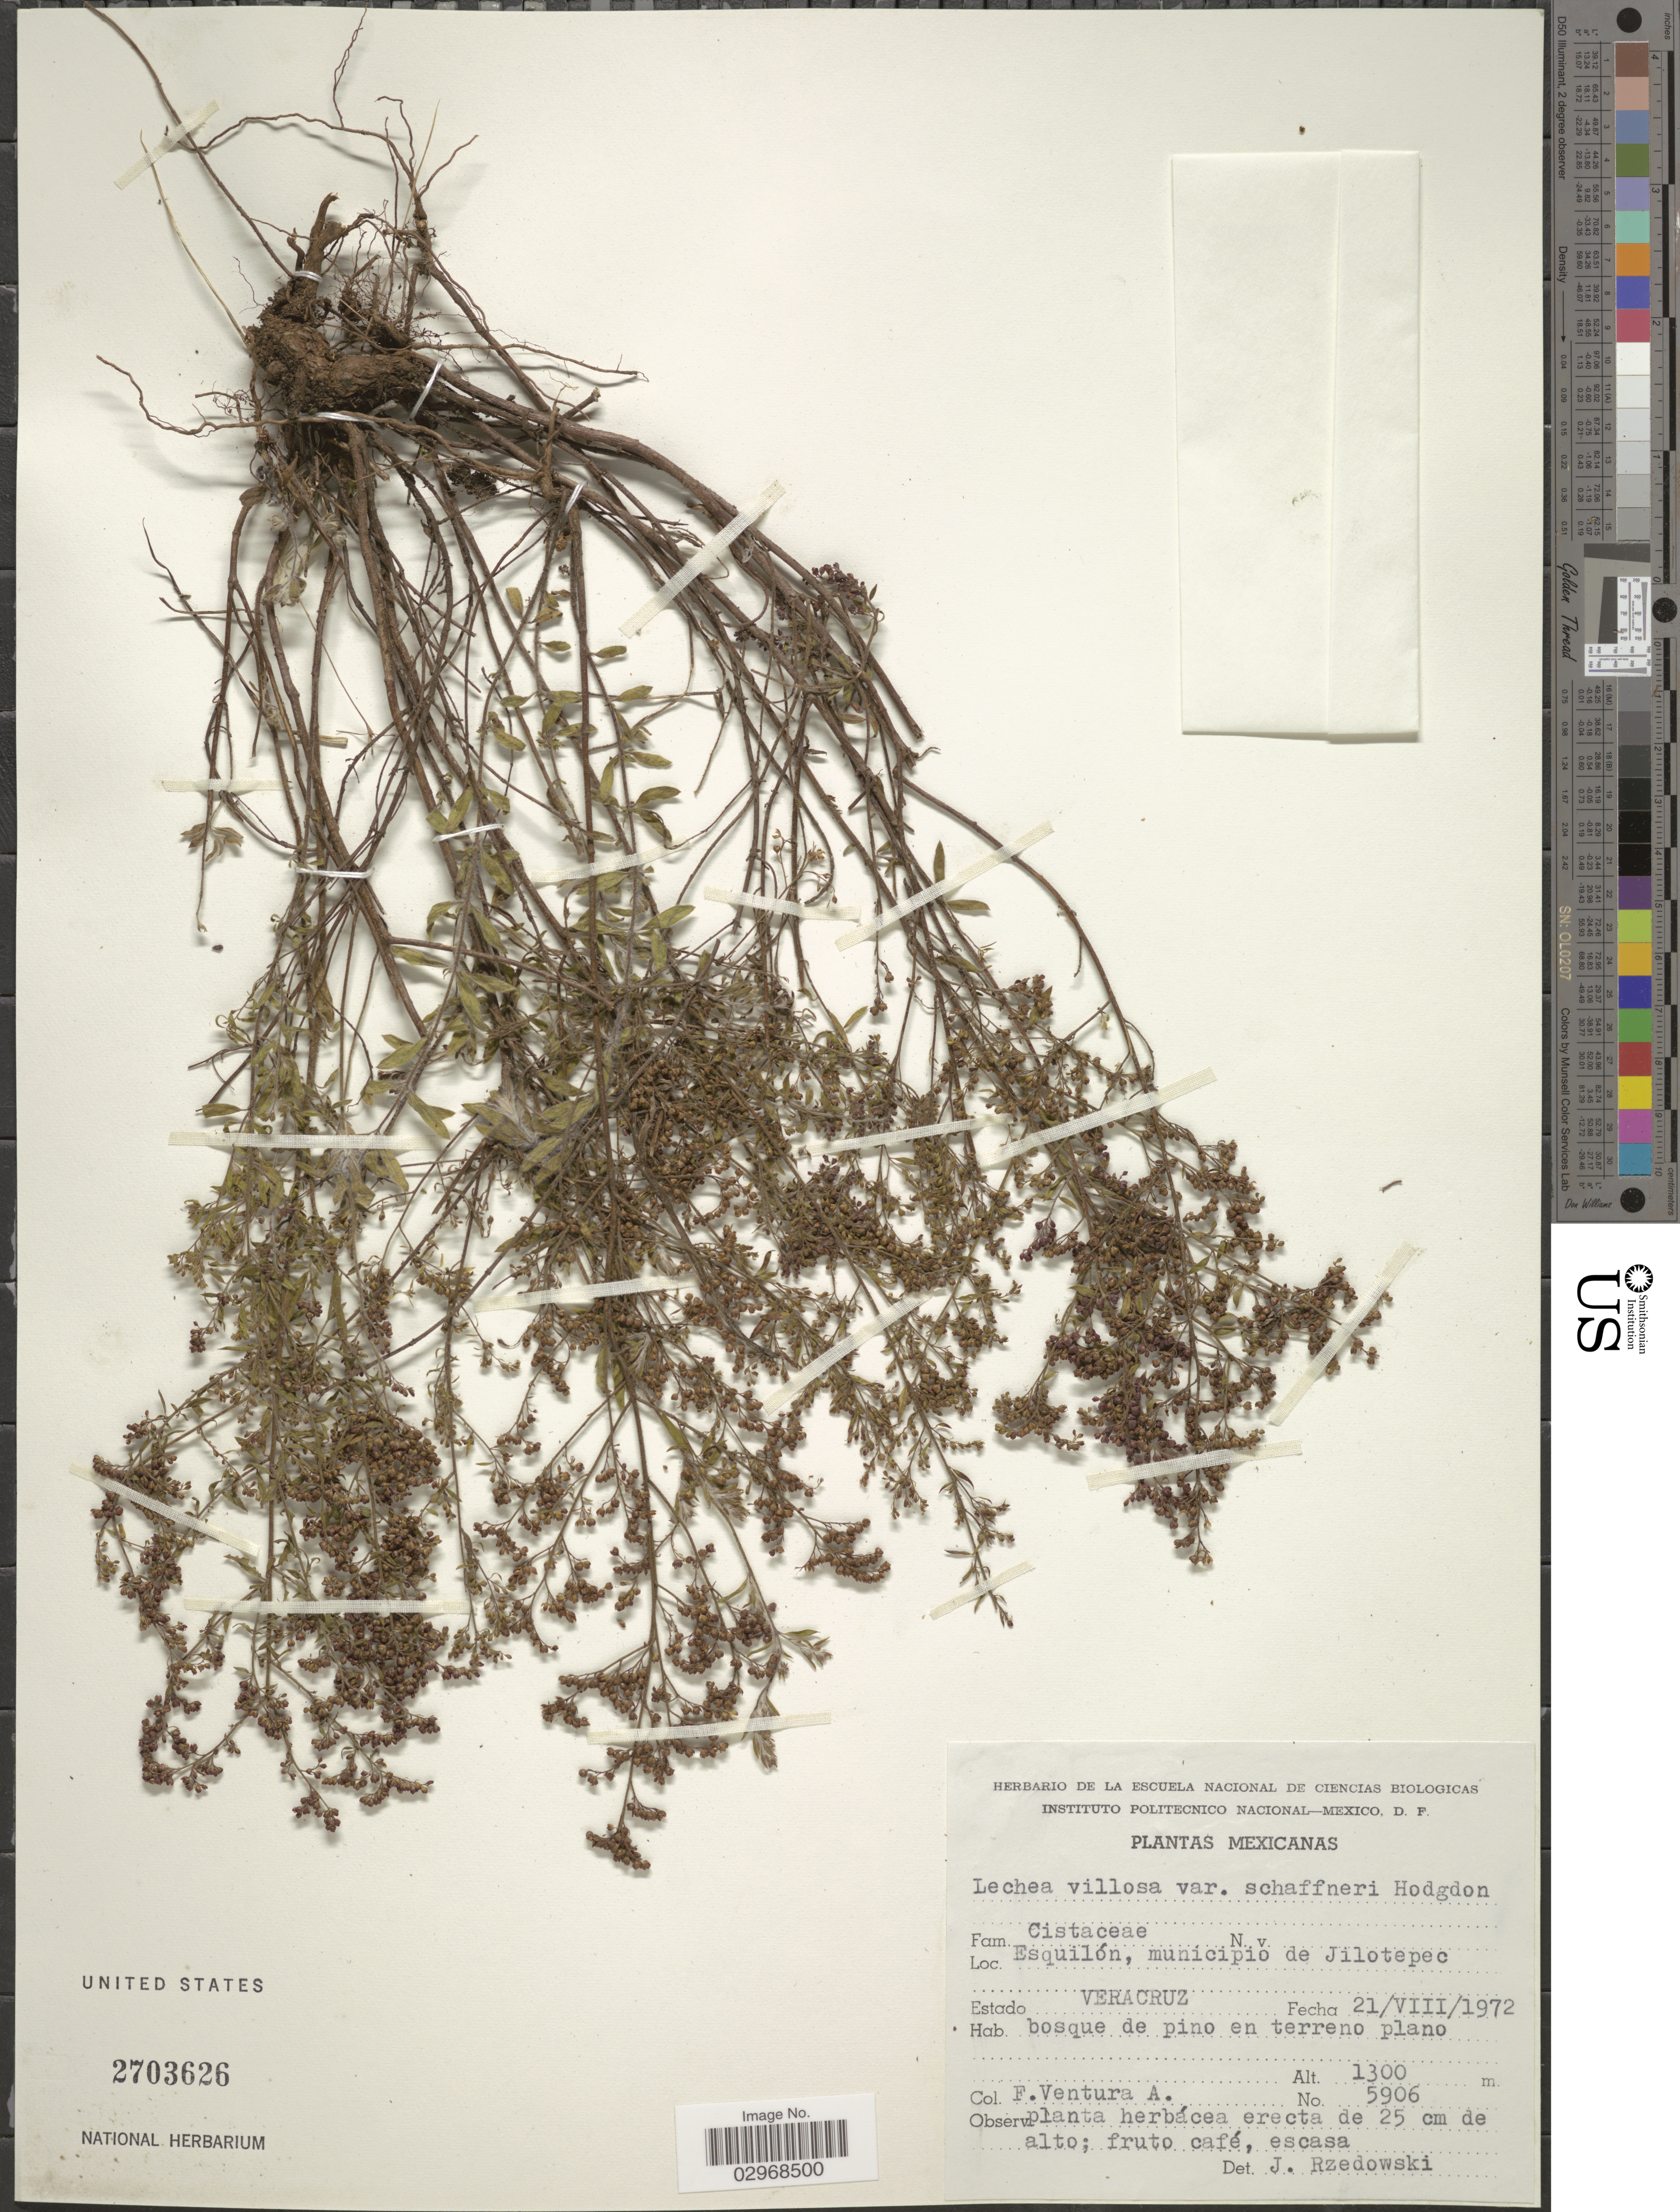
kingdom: Plantae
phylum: Tracheophyta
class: Magnoliopsida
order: Malvales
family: Cistaceae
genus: Lechea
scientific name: Lechea mucronata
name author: Raf.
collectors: F. Ventura A.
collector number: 5906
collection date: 1972-08-21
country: Mexico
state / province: Veracruz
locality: Esquilón, municipio de Jilotepec, Veracruz.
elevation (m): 1300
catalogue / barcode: US 2703626